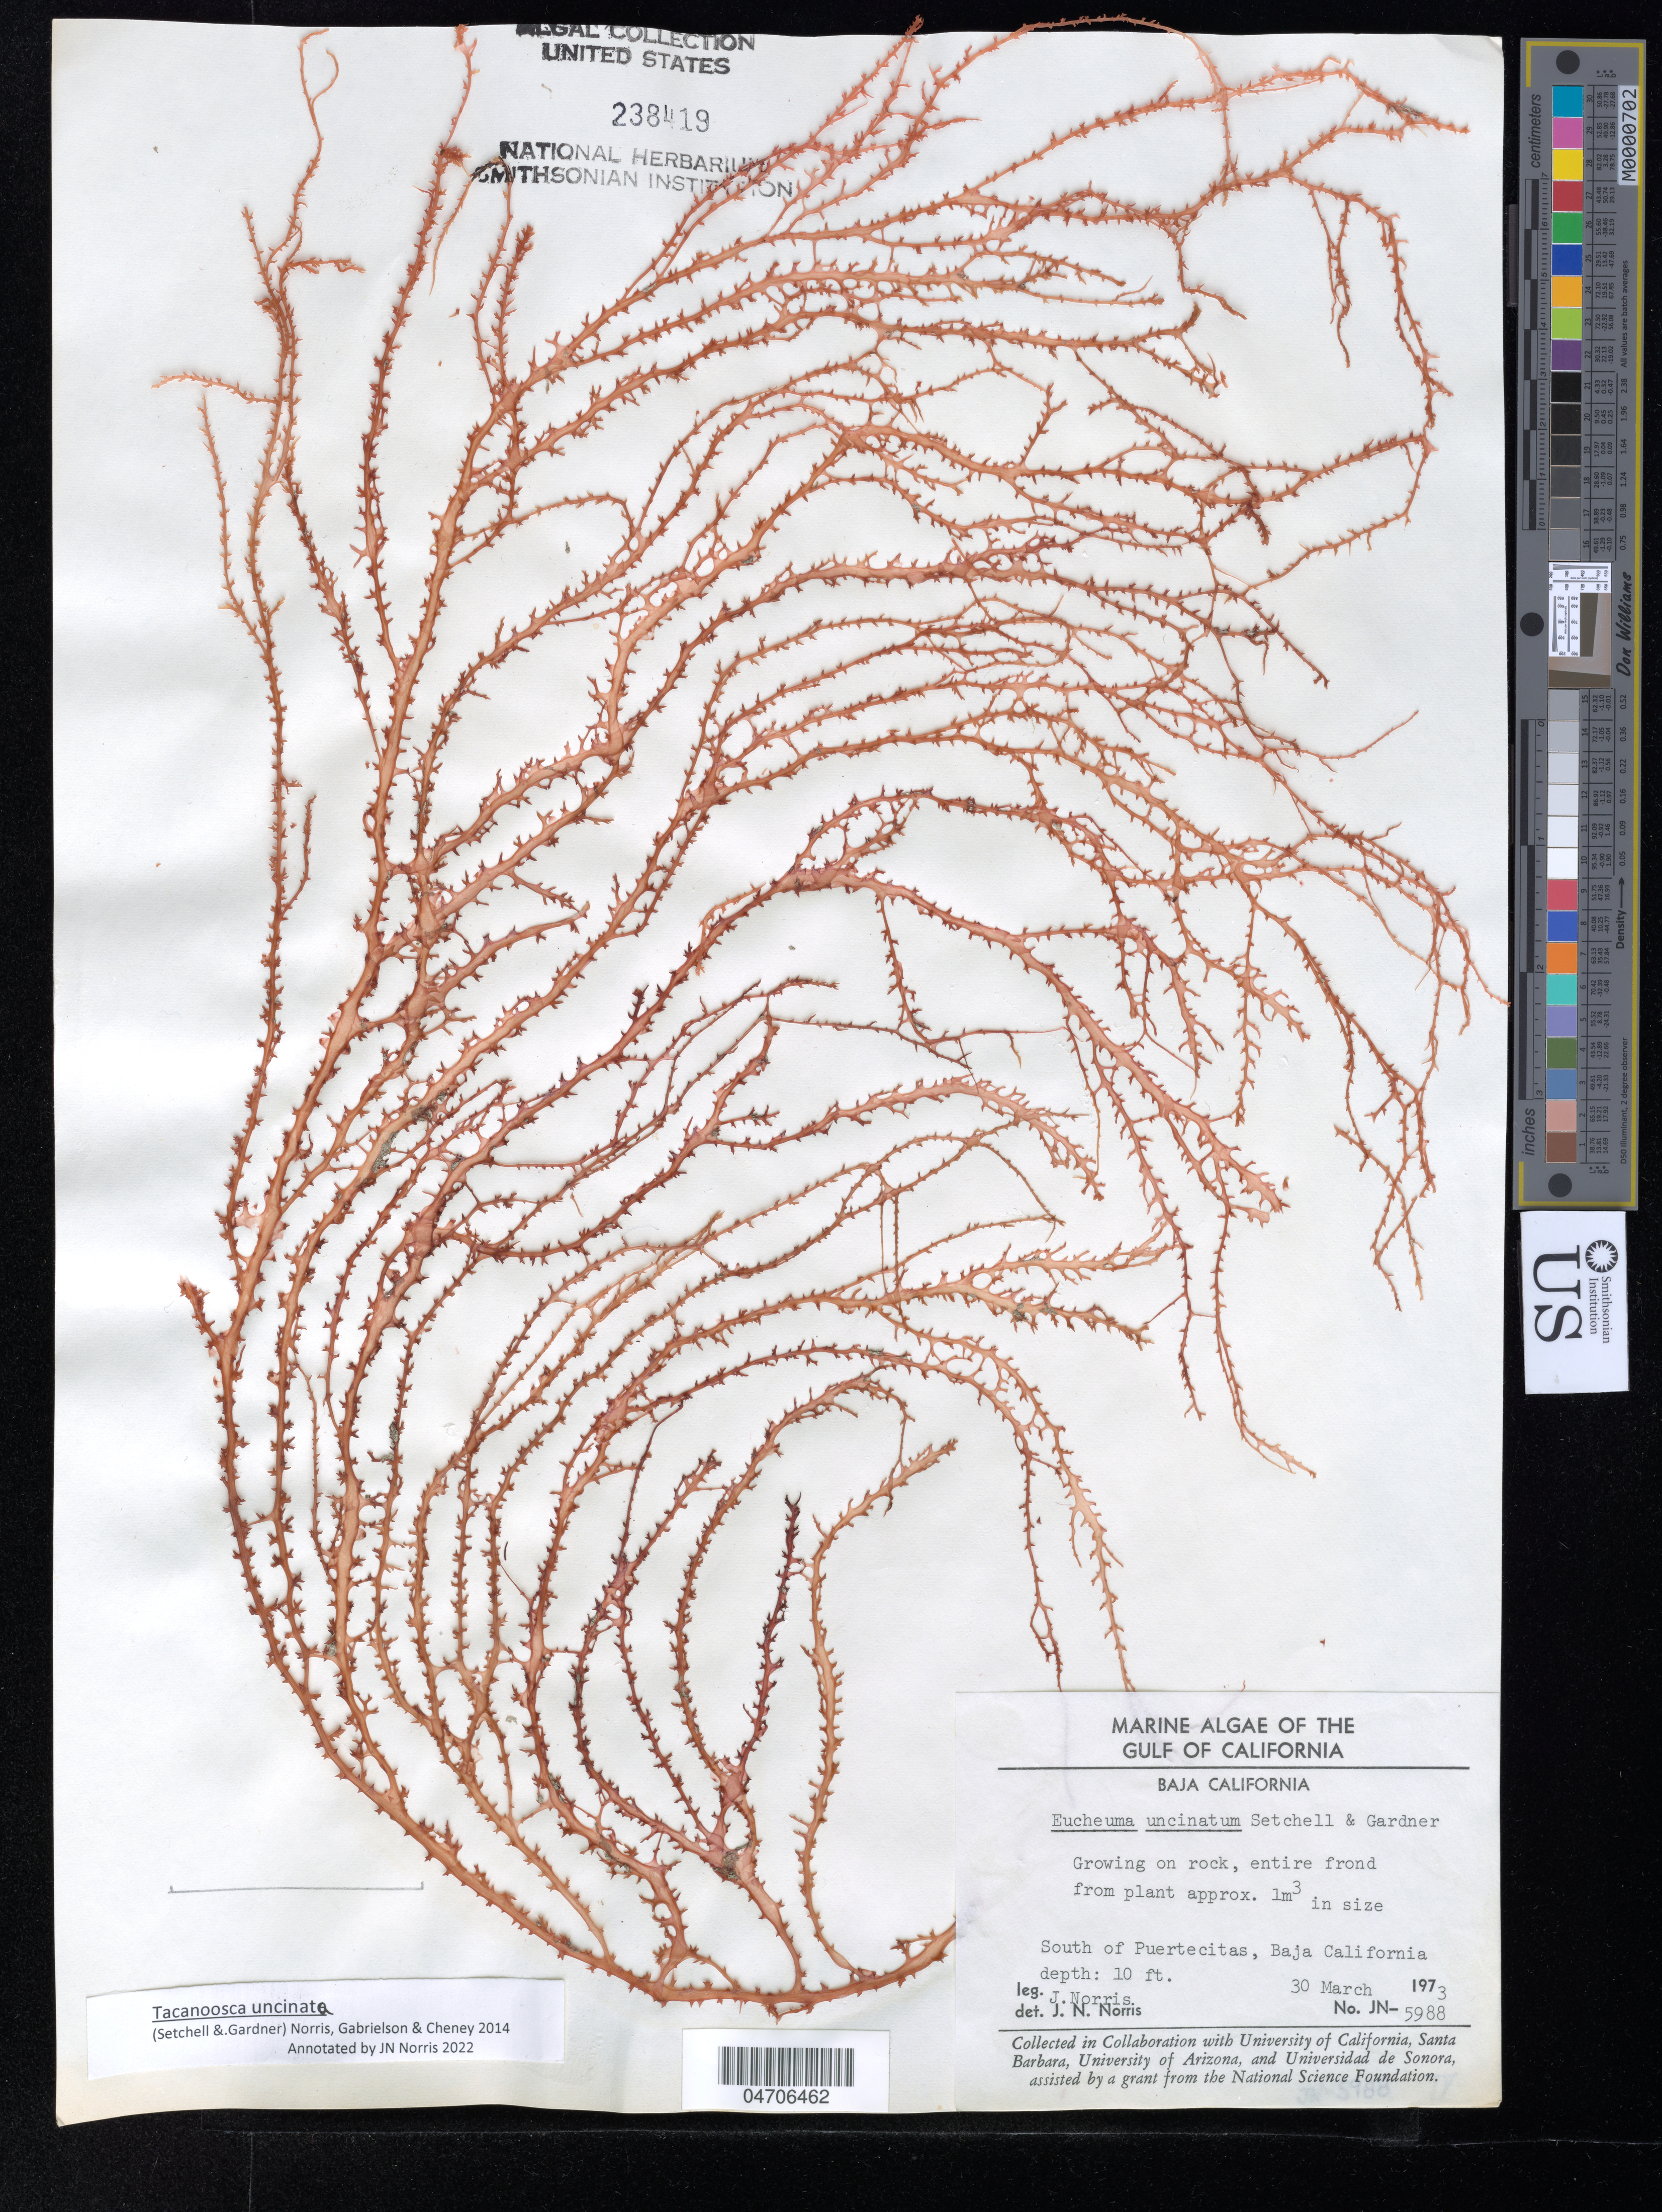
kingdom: Plantae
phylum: Rhodophyta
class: Florideophyceae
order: Gigartinales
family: Solieriaceae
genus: Eucheuma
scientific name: Eucheuma uncinatum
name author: Setch. & N.L. Gardner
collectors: J. Norris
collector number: JN-5988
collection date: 1973-03-30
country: Mexico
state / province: Baja California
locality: Gulf of California. South of Puertecitas.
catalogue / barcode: US 238419